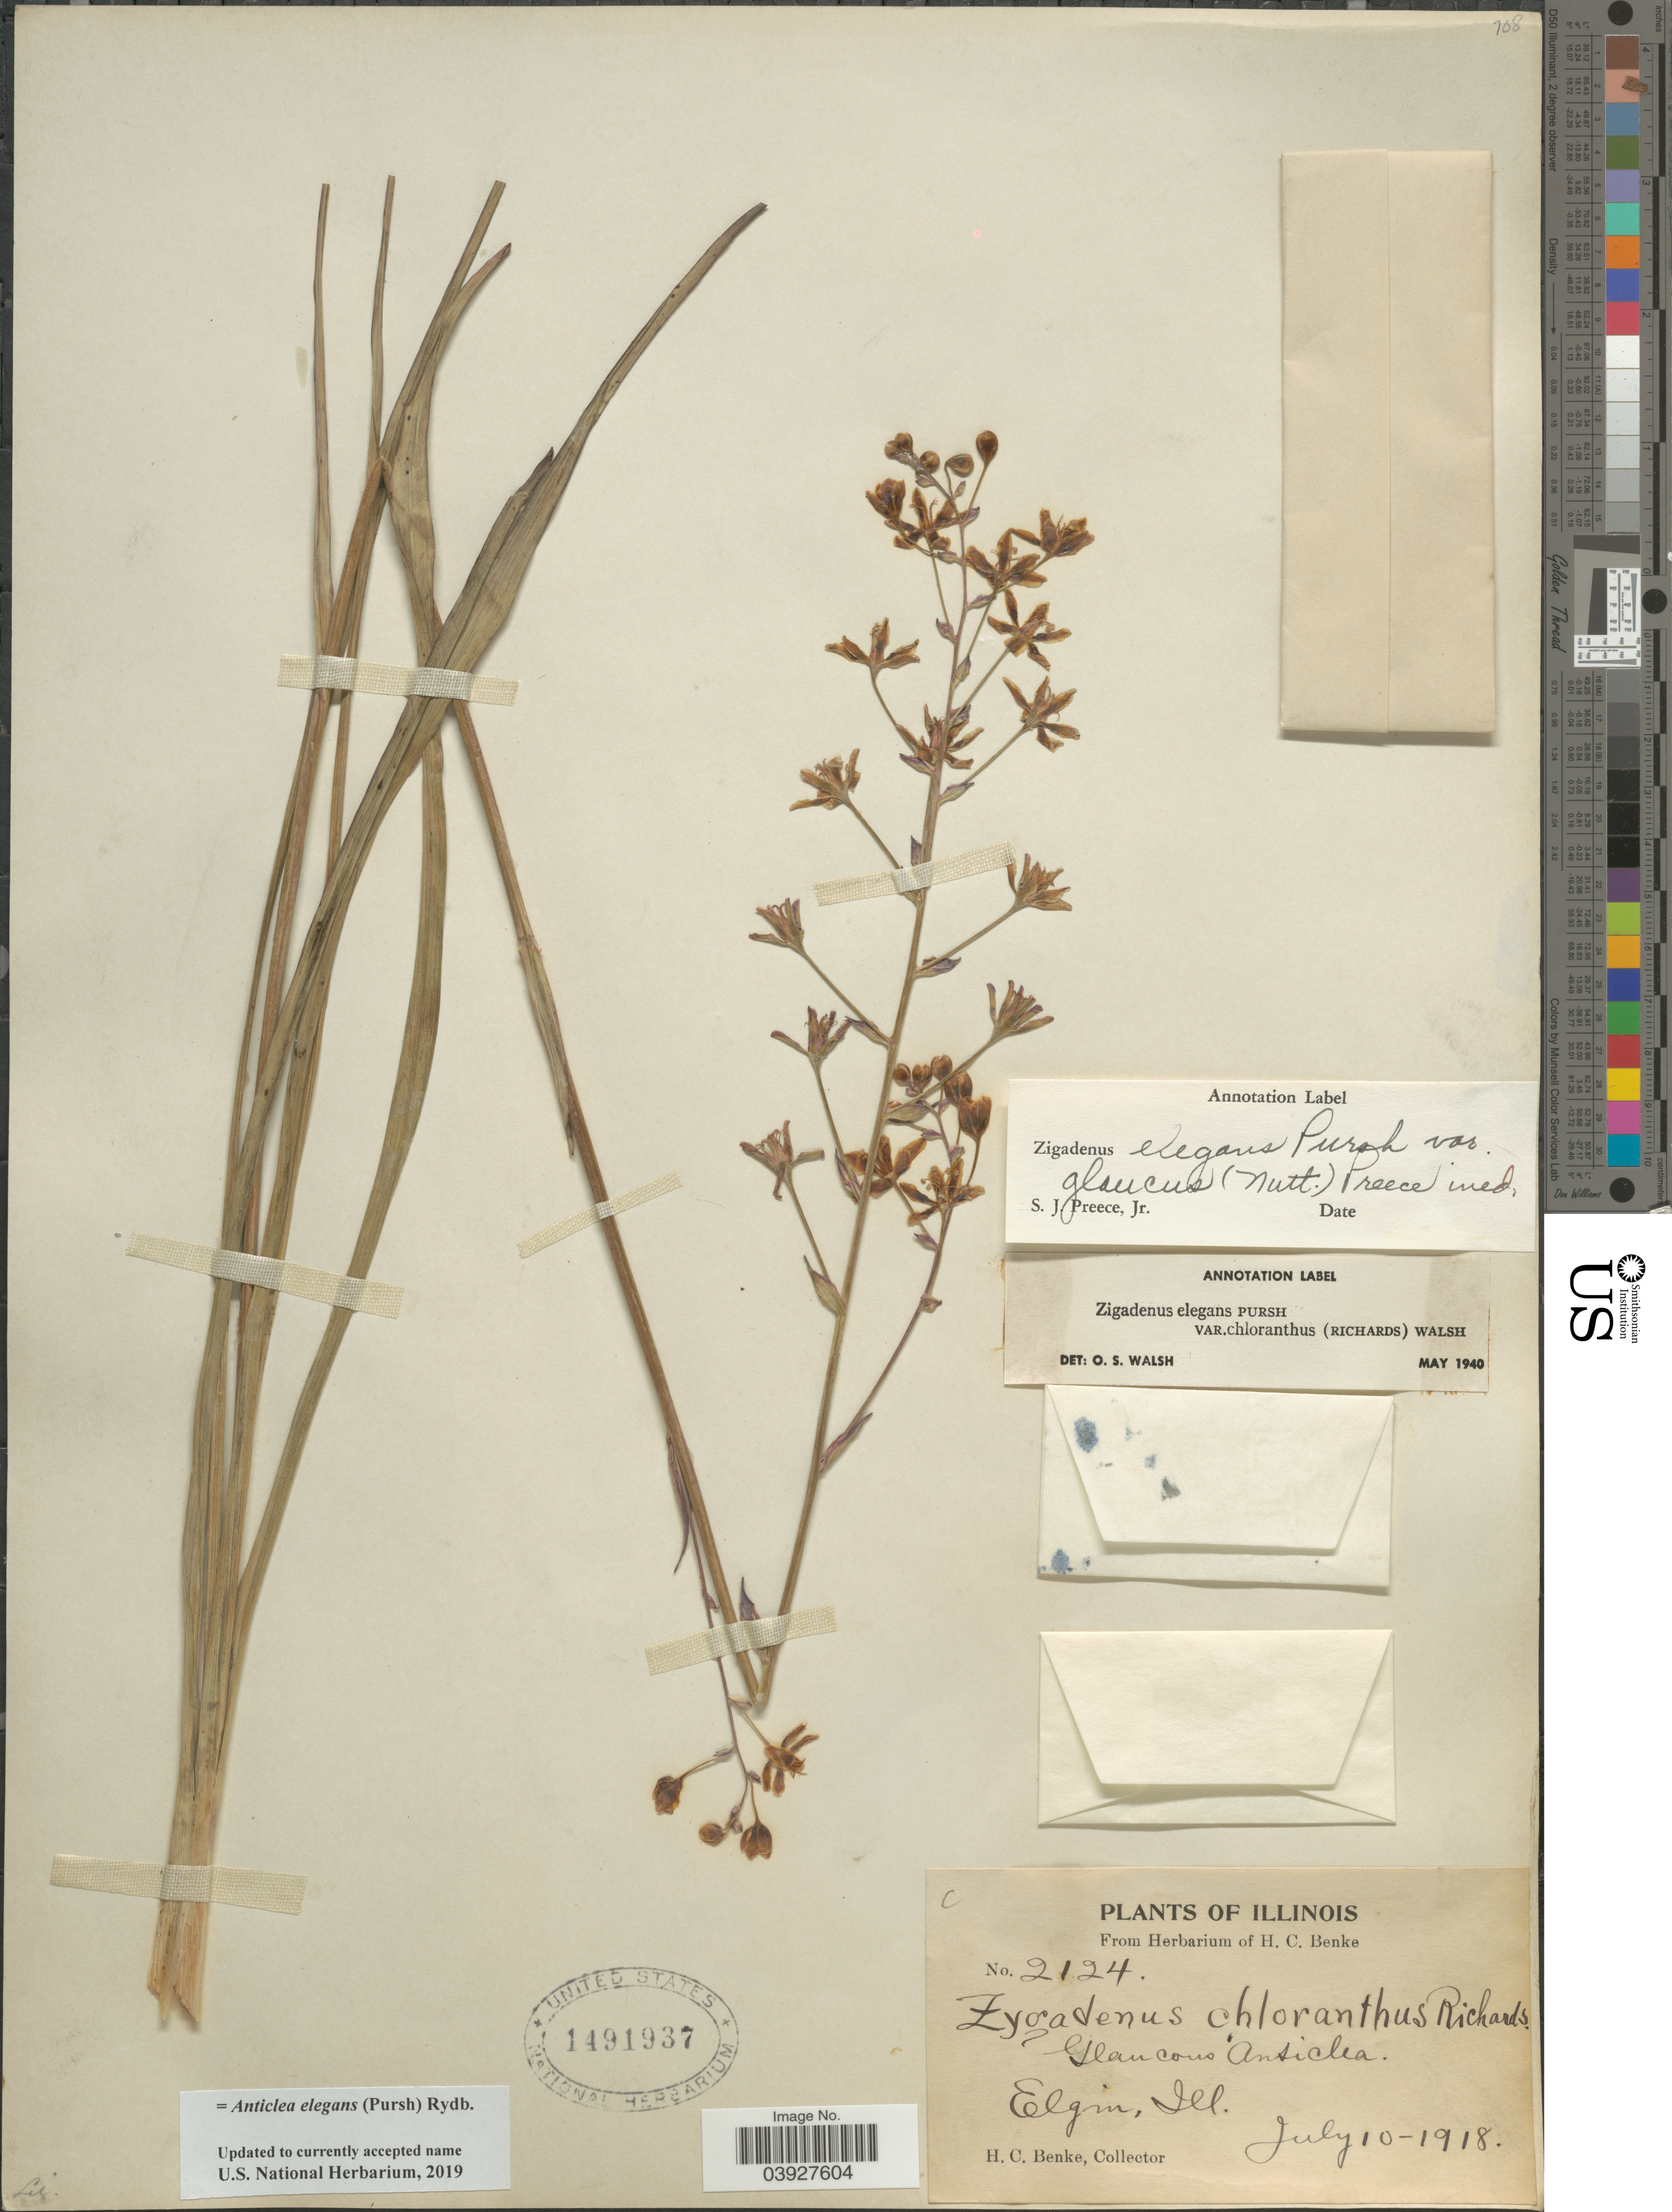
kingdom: Plantae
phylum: Tracheophyta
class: Liliopsida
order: Liliales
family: Melanthiaceae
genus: Anticlea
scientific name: Anticlea elegans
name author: (Pursh) Rydb.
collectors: H. Benke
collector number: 2124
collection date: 1918-07-10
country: United States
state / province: Illinois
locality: Elgin.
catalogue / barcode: US 1491937